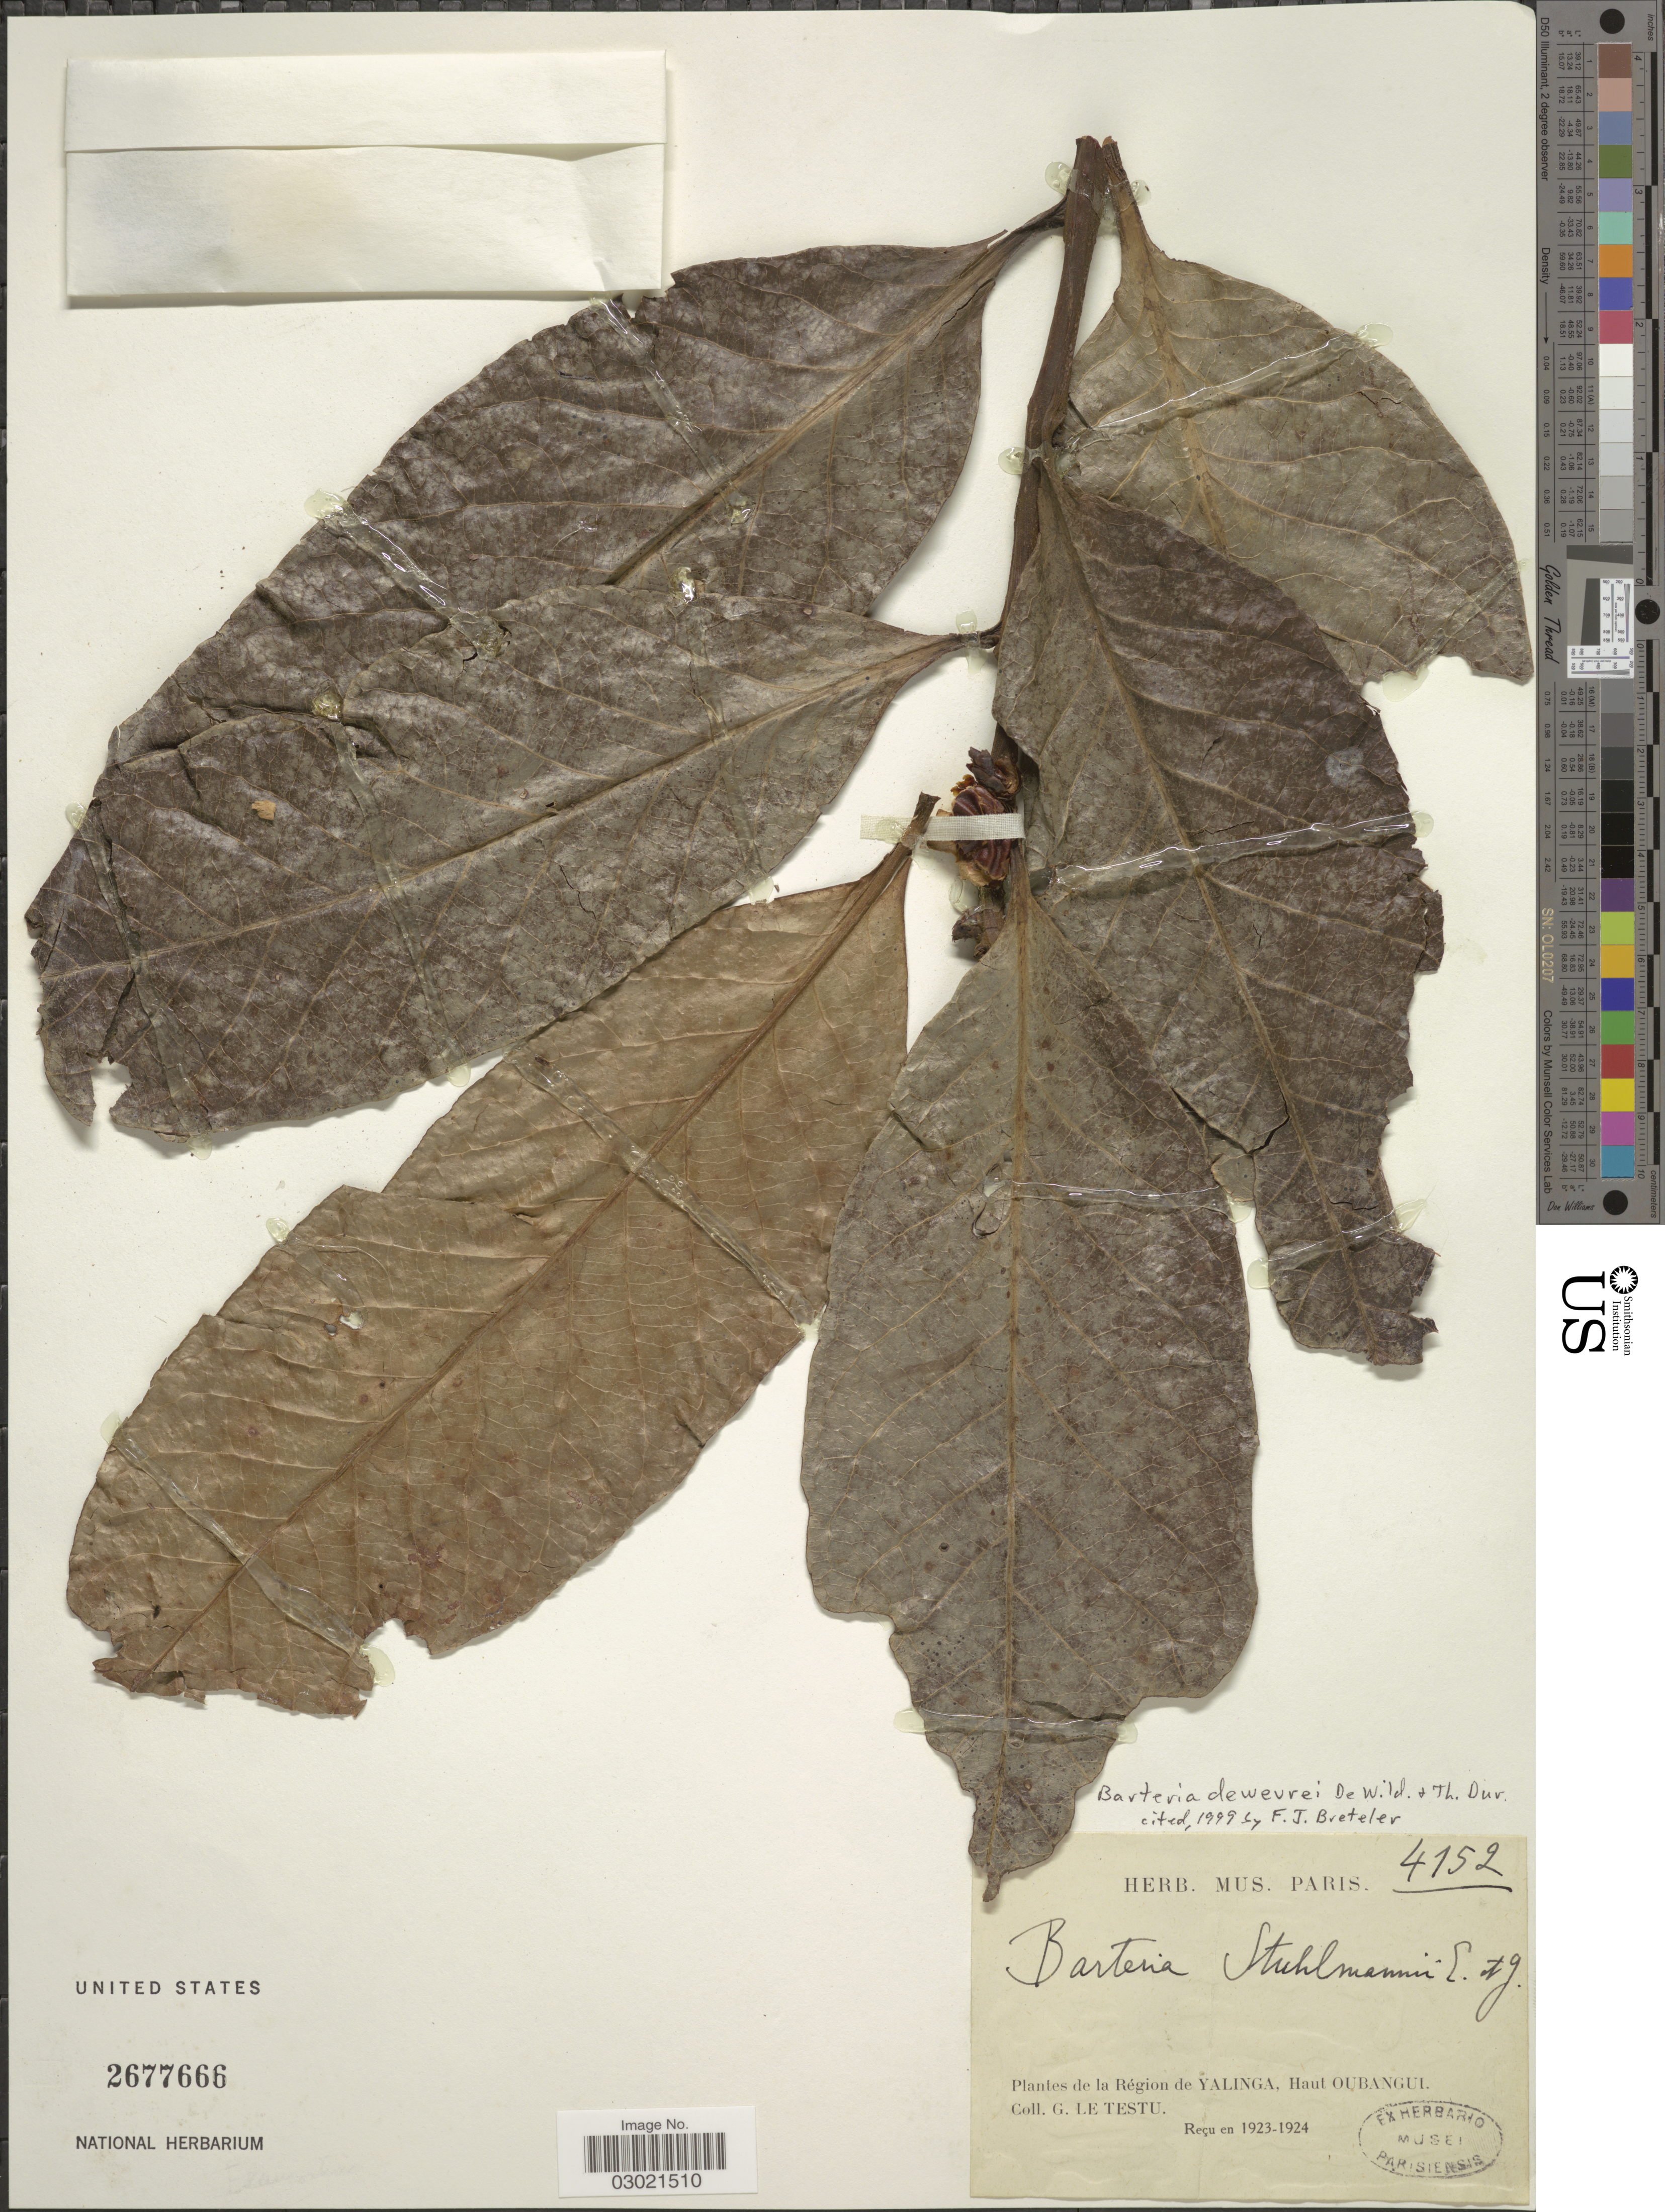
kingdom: Plantae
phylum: Tracheophyta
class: Magnoliopsida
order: Malpighiales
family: Passifloraceae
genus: Barteria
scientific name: Barteria dewevrei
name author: De Wild. & Durand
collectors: G. Le Testu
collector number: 4152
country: Central African Republic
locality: Région de Yalinga, Haut Oubangui.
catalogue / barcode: US 2677666